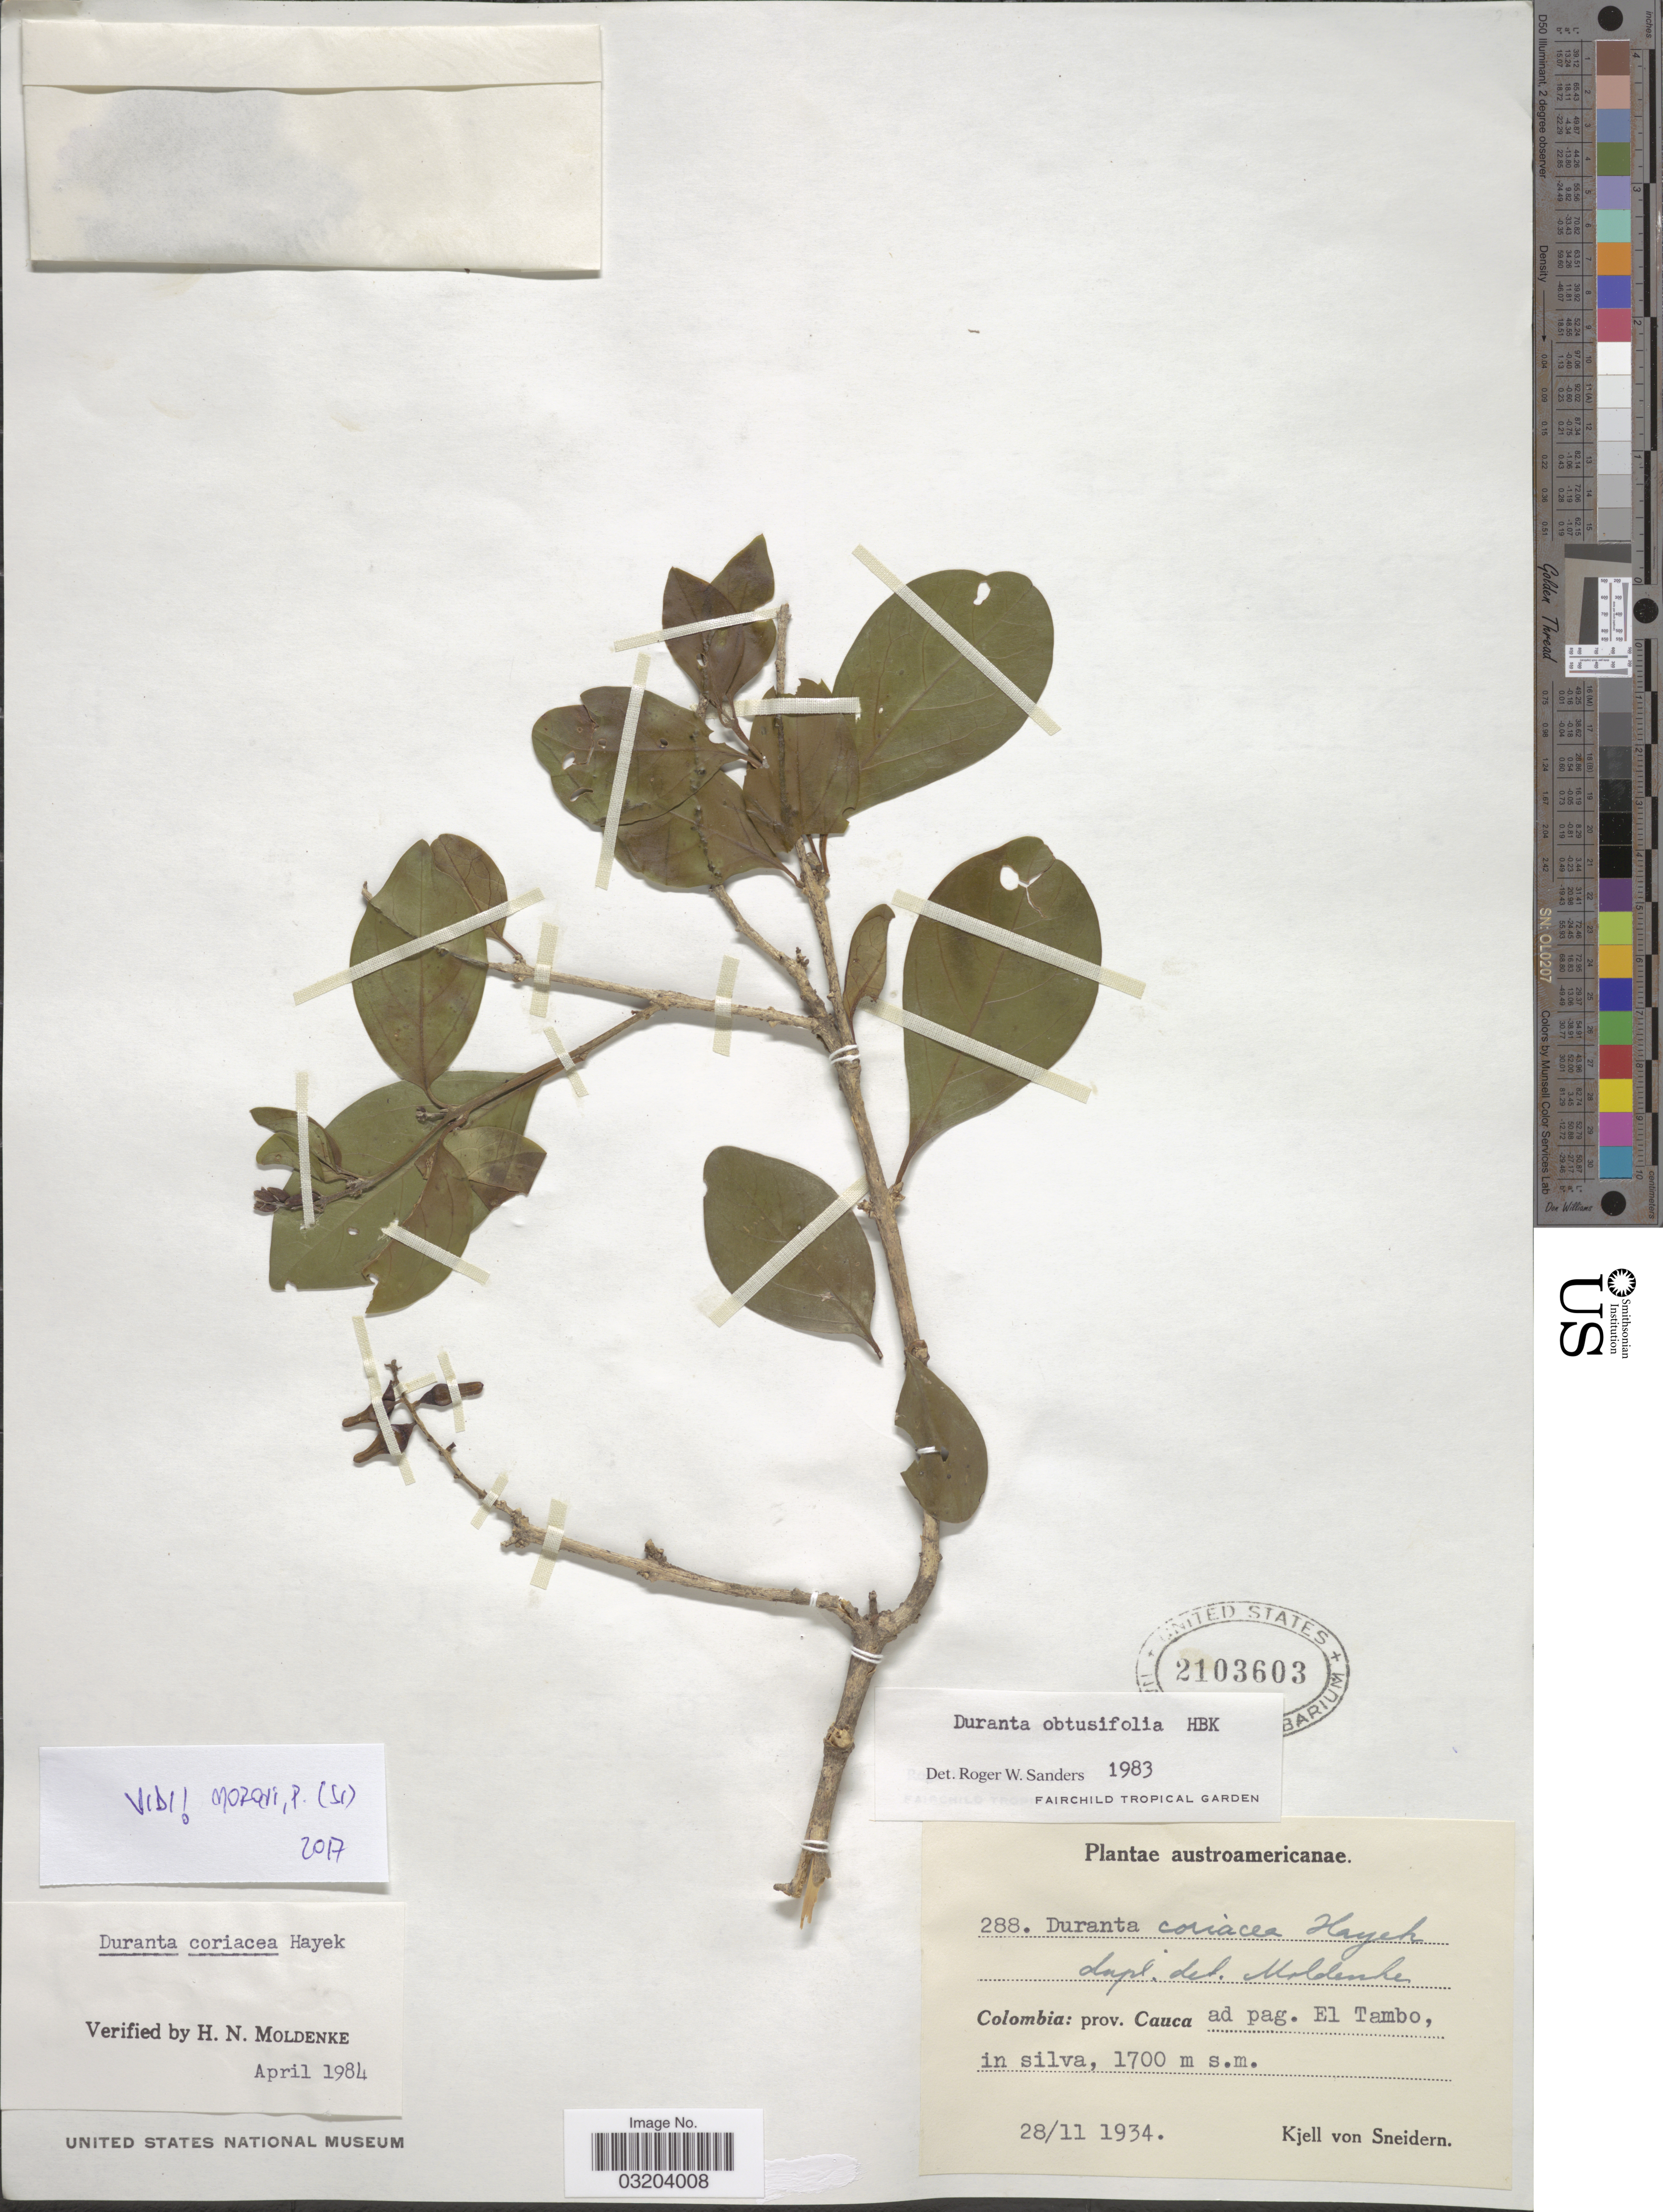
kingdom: Plantae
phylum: Tracheophyta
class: Magnoliopsida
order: Lamiales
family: Verbenaceae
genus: Duranta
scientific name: Duranta coriacea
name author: Hayek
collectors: K. von Sneidern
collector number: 288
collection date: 1934-11-28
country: Colombia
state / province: Cauca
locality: Austroamericanae. Ad pag. El Tambo, in silva.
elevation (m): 1700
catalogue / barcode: US 2103603